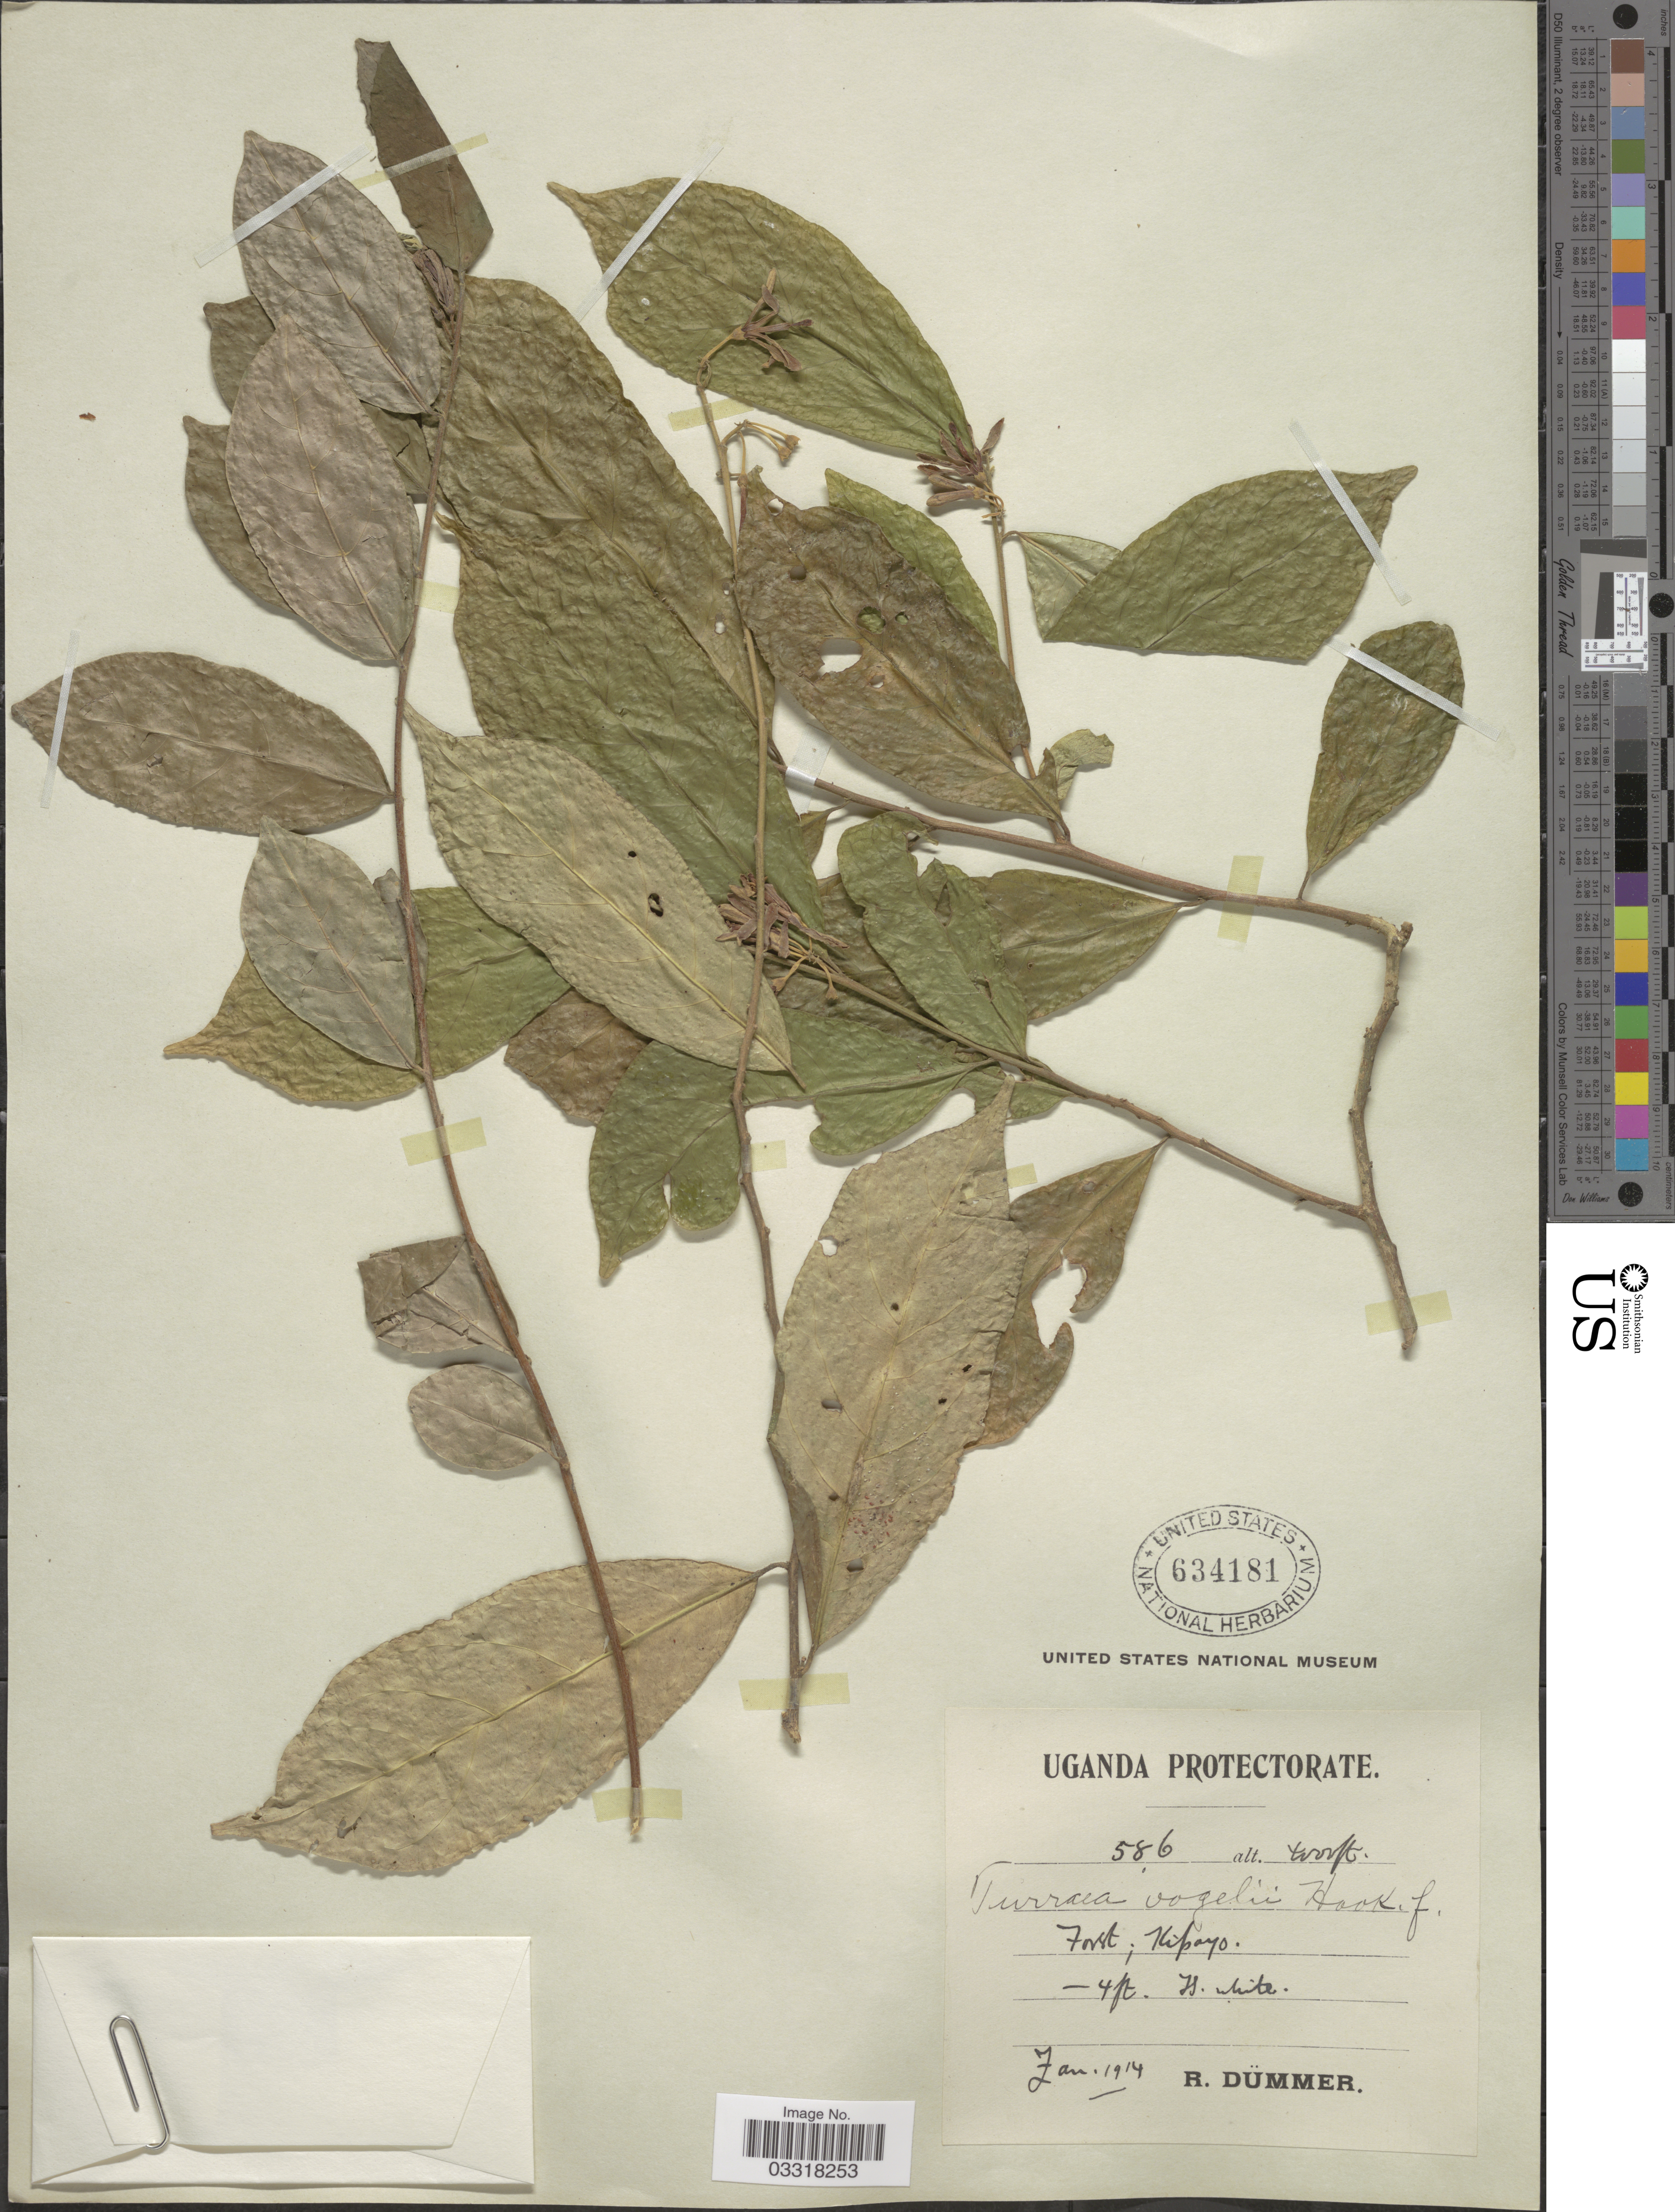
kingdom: Plantae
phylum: Tracheophyta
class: Magnoliopsida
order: Sapindales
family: Meliaceae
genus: Turraea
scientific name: Turraea vogelii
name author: Hook. f. ex Benth.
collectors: R. Dümmer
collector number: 586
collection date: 1914-01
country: Uganda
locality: Uganda Protectorate. Forest; Kipayo.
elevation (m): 1219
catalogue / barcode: US 634181